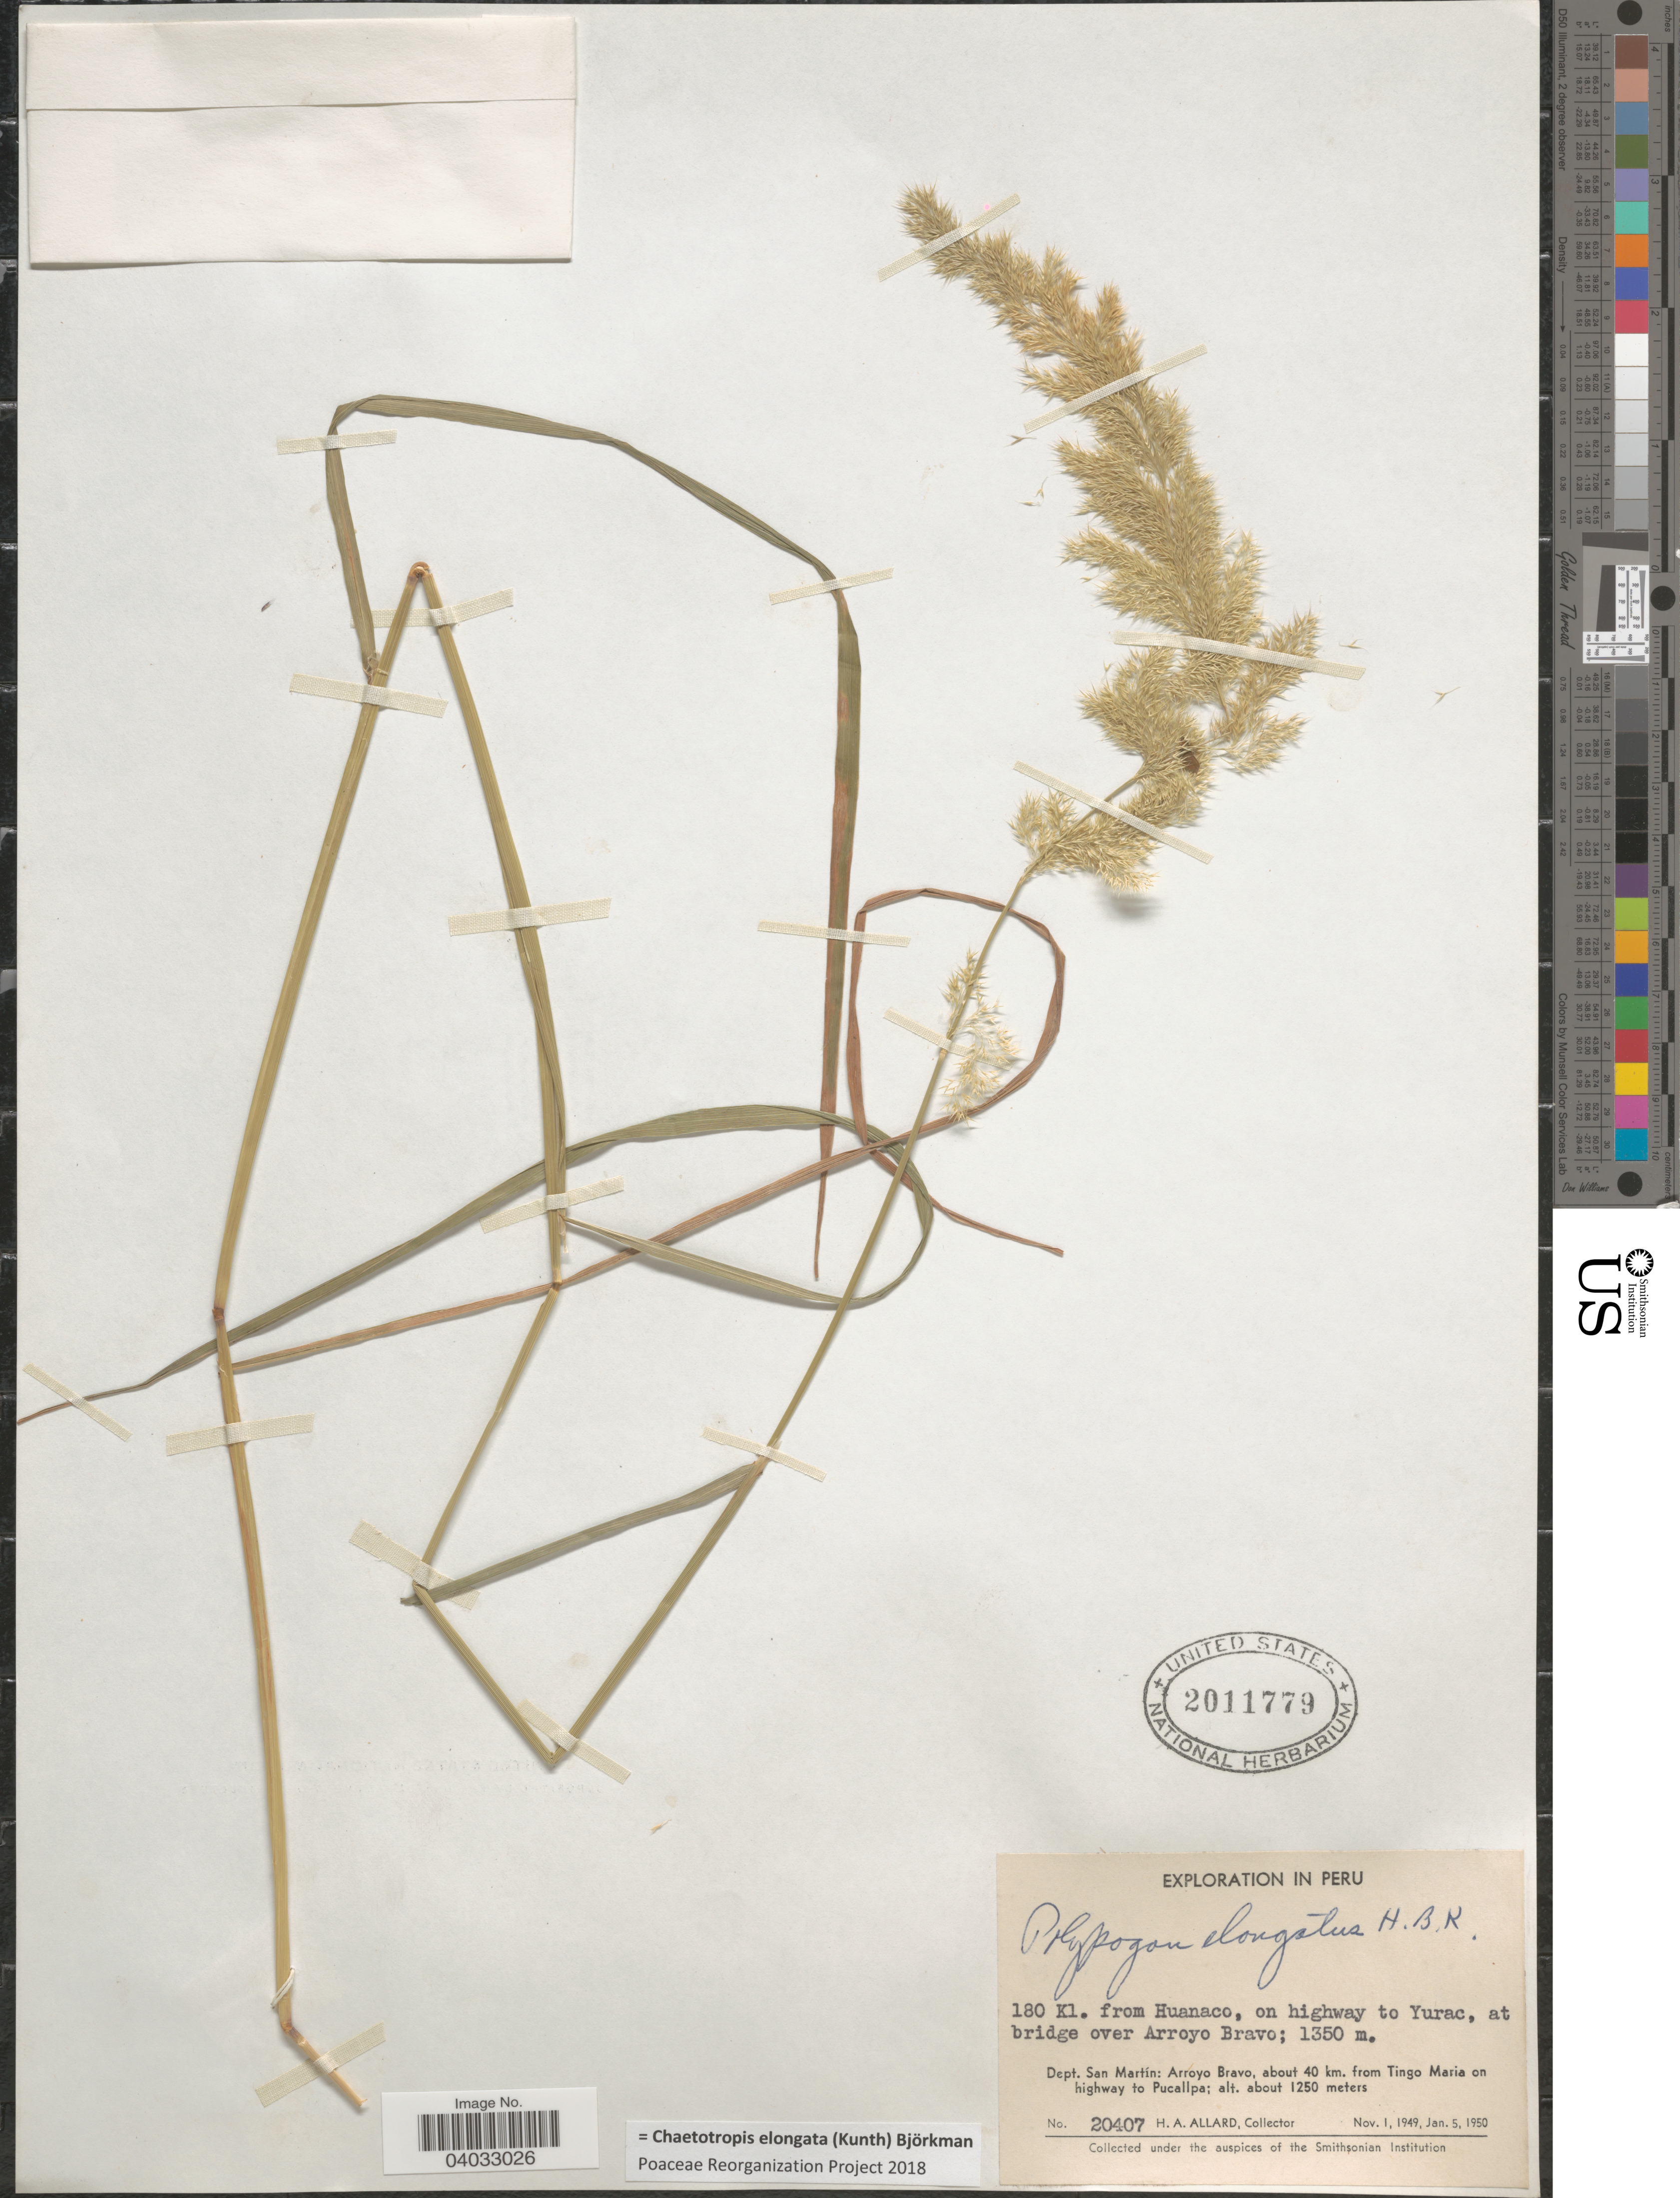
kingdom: Plantae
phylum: Tracheophyta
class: Liliopsida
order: Poales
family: Poaceae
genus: Chaetotropis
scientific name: Chaetotropis elongata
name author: (Kunth) Björkman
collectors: H. A. Allard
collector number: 20407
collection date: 1949-11-01/1950-01-05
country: Peru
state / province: Huánuco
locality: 180 Kl. from Huanaco, on highway to Yurac, at bridge over Arroyo Bravo. Dept. San Martín: Arroyo Bravo, about 40 km. from Tingo Maria on highway to Pucallpa.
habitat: on highway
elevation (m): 1250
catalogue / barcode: US 2011779